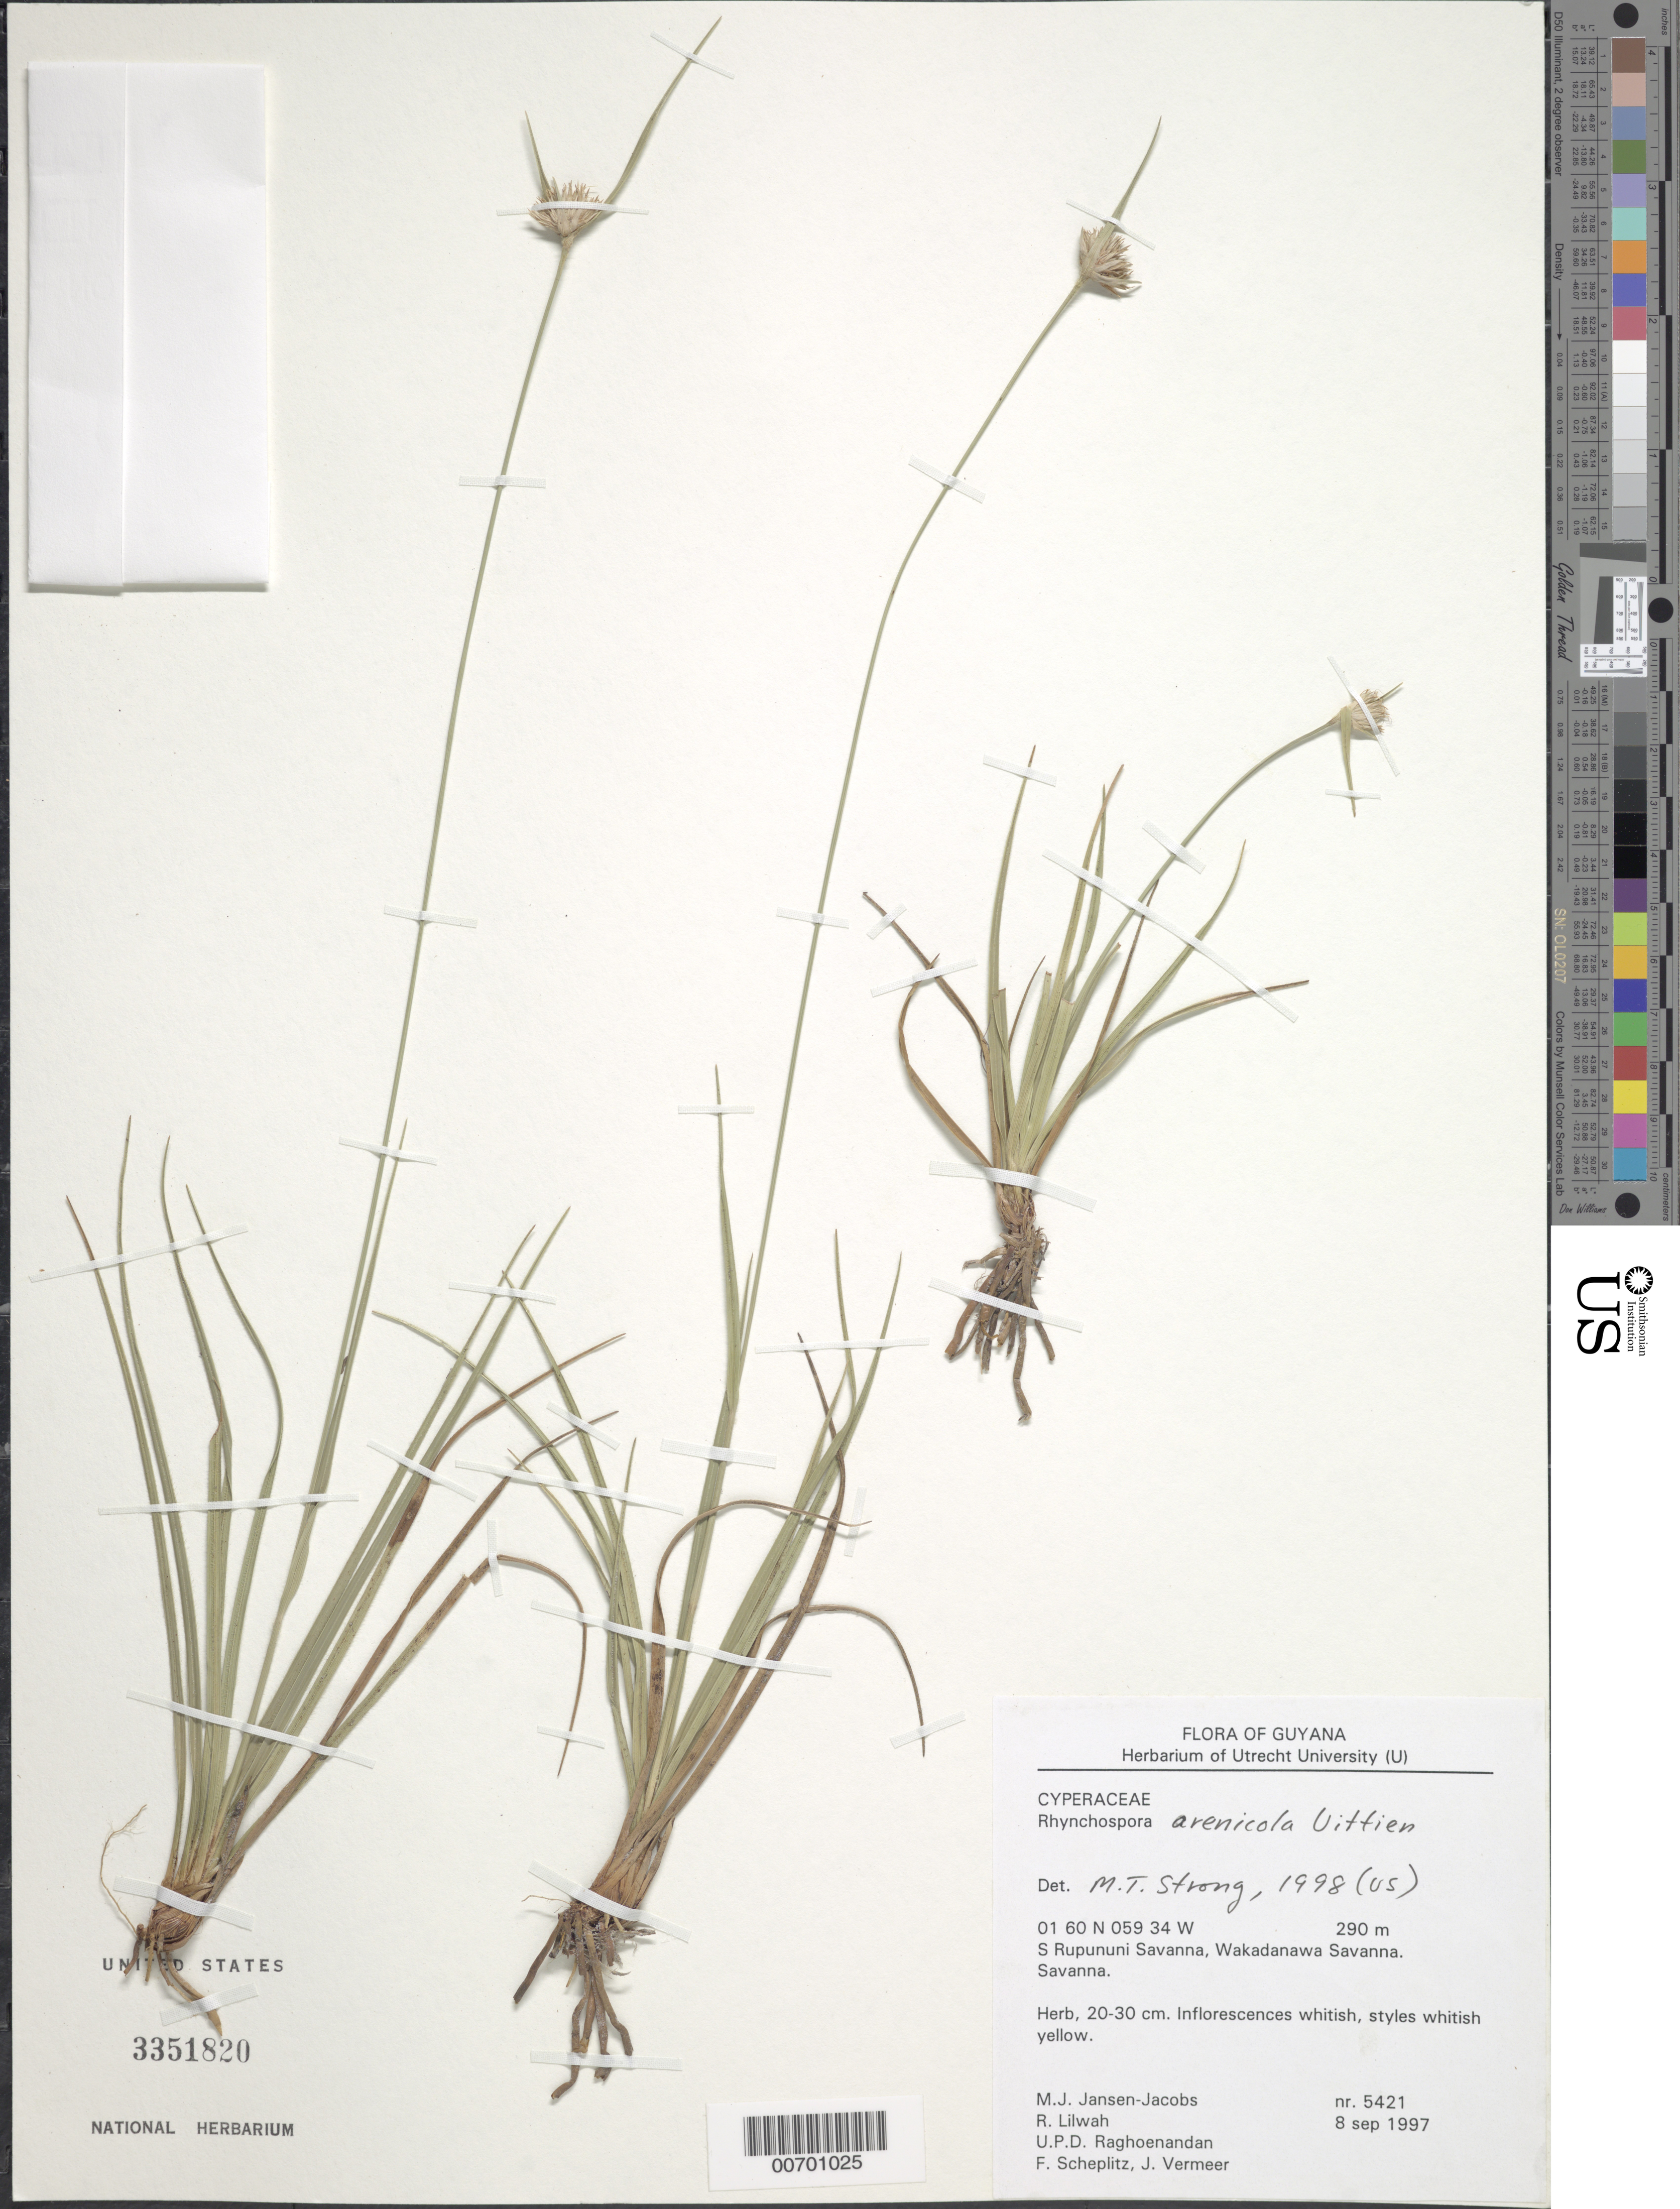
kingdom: Plantae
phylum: Tracheophyta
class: Liliopsida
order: Poales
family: Cyperaceae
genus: Rhynchospora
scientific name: Rhynchospora arenicola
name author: Uittien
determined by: Strong, M. T., (US), Smithsonian Institution - National Museum of Natural History (UNITED STATES)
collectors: M. J. Jansen-Jacobs, R. Lilwah, U. Raghoenandan, F. Scheplitz & J. Vermeer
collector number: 5421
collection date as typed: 8-Sep-97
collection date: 1997-09-08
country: Guyana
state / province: U. Takutu-U. Essequibo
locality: S. Rupununi savanna, Wakadanawa Savanna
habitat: Savanna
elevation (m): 290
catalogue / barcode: US 3351820